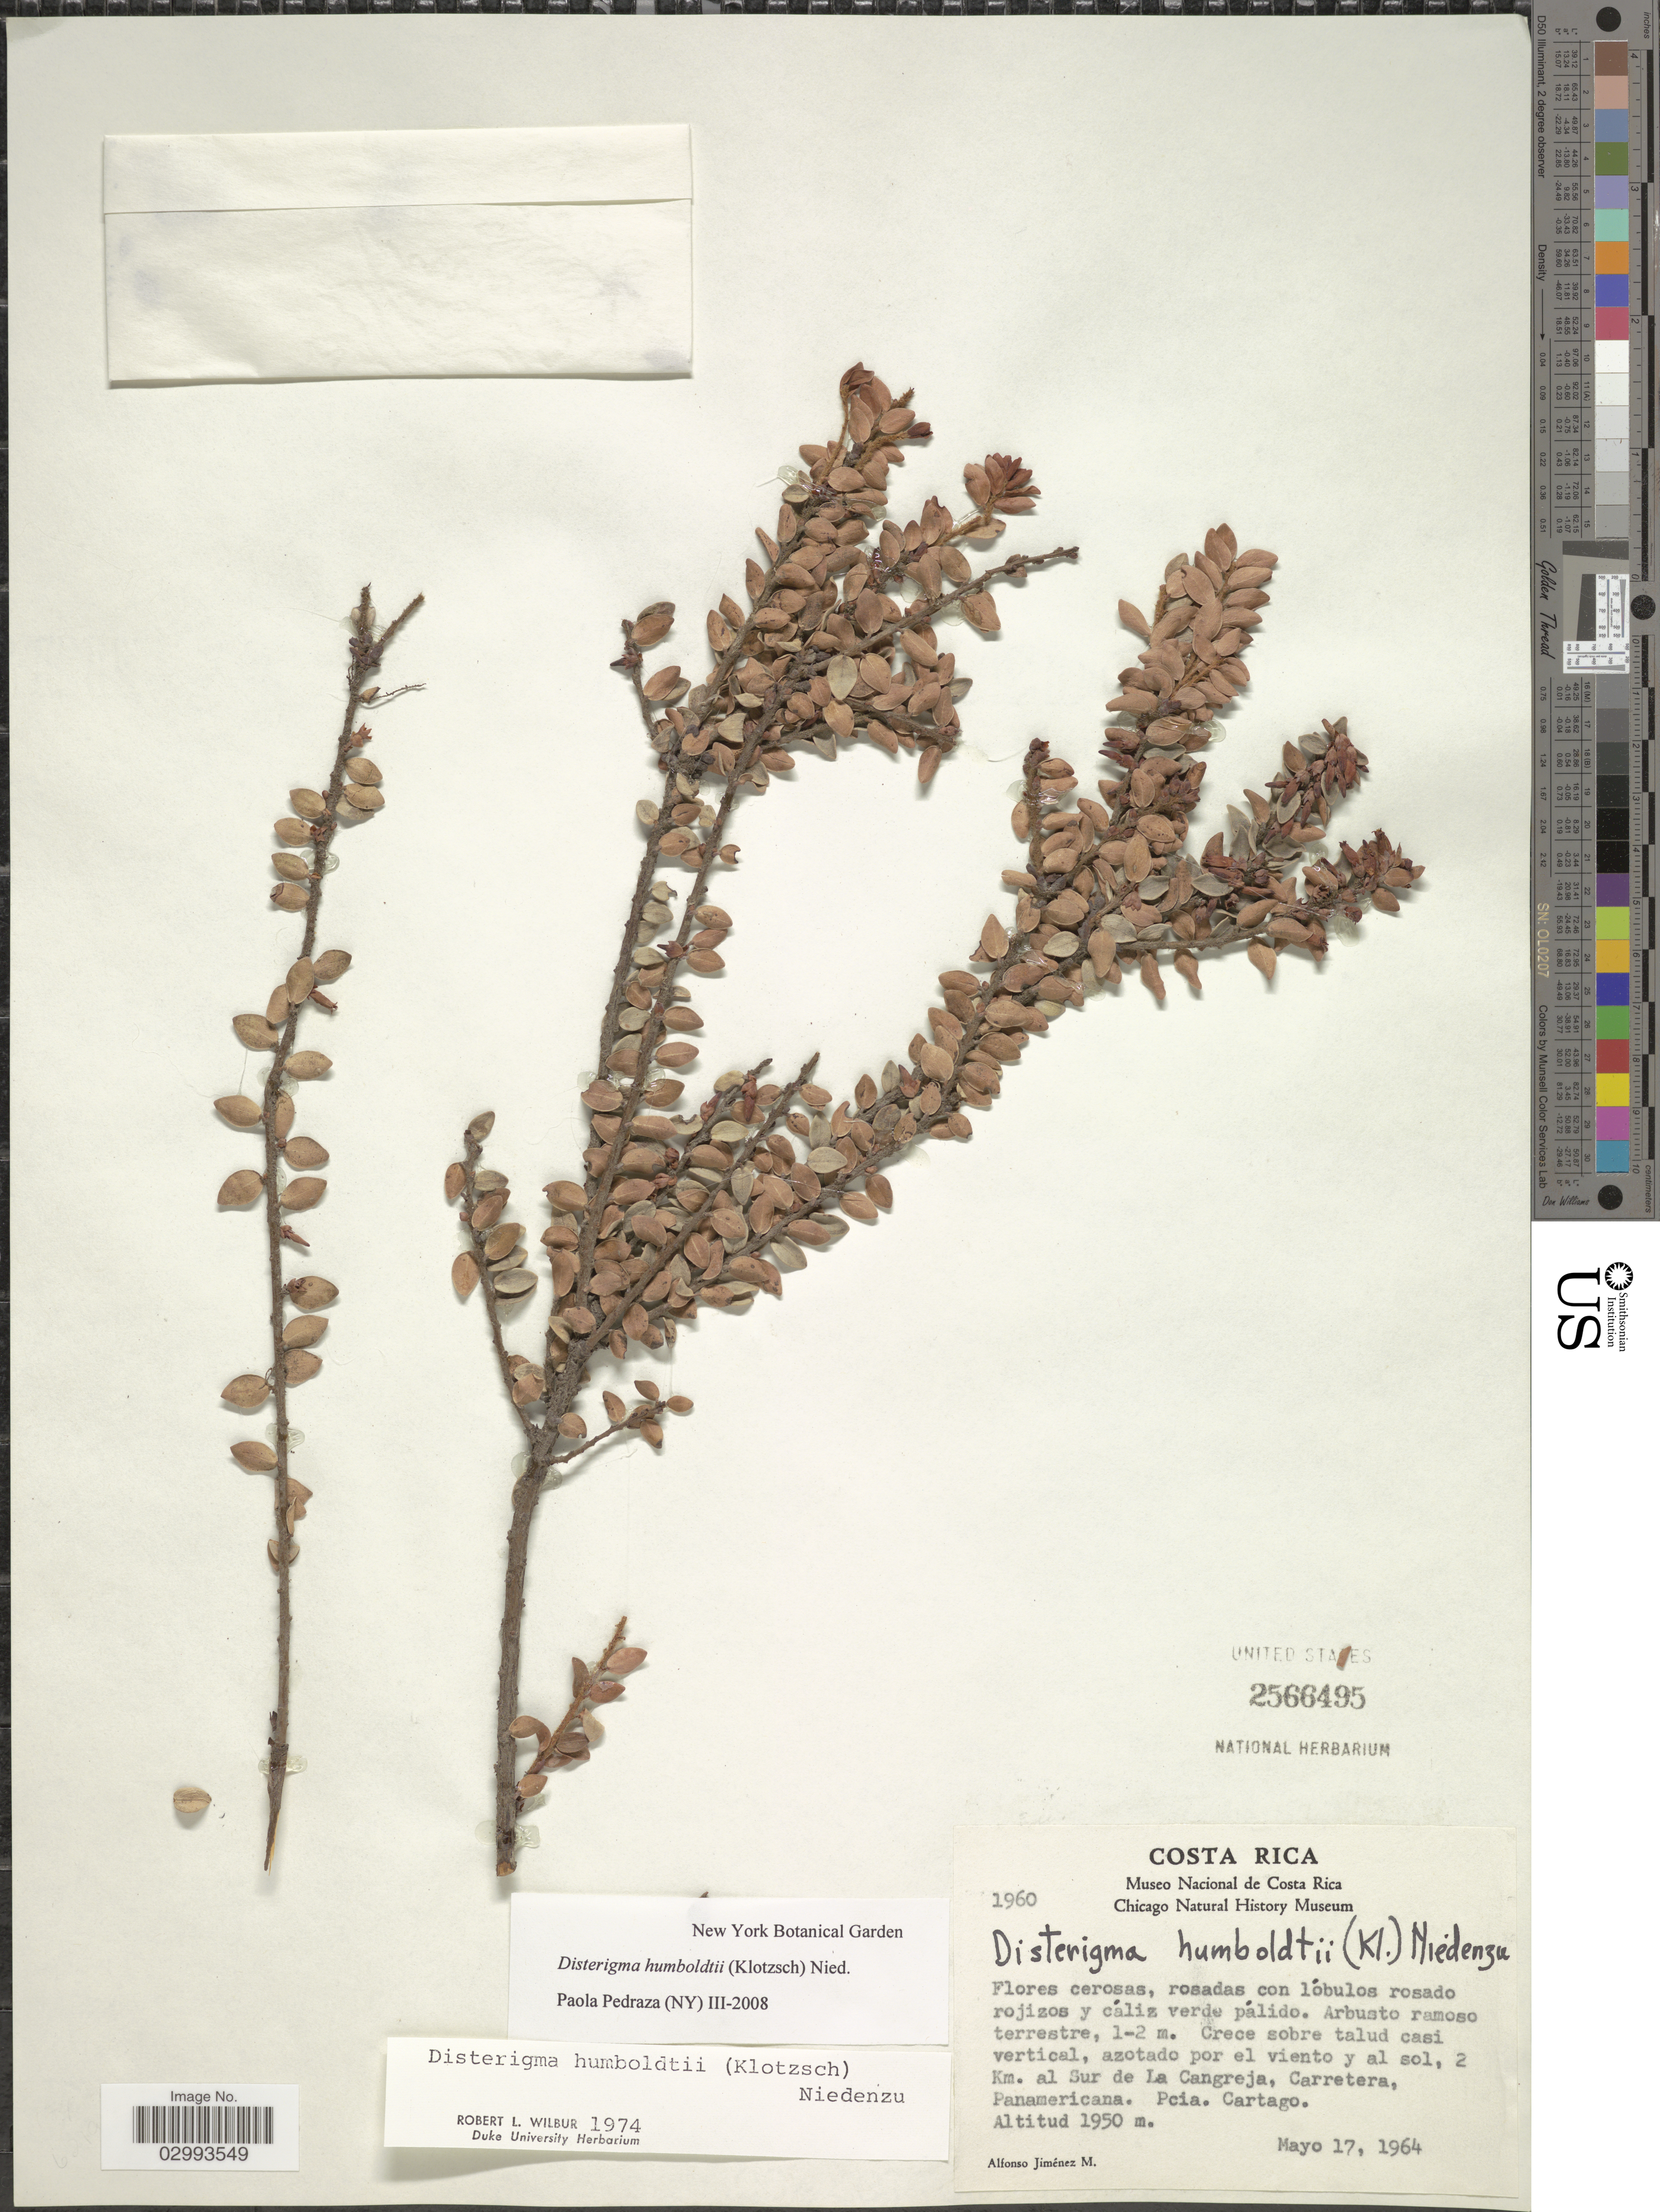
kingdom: Plantae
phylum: Tracheophyta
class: Magnoliopsida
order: Ericales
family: Ericaceae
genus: Disterigma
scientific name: Disterigma humboldtii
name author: (Klotzsch) Nied.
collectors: A. Jimenez M.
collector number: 1960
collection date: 1964-05-17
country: Costa Rica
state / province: Cartago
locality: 2 Km. al Sur de La Cangreja, Carretera, Panamericana.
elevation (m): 1950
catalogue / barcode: US 2566495